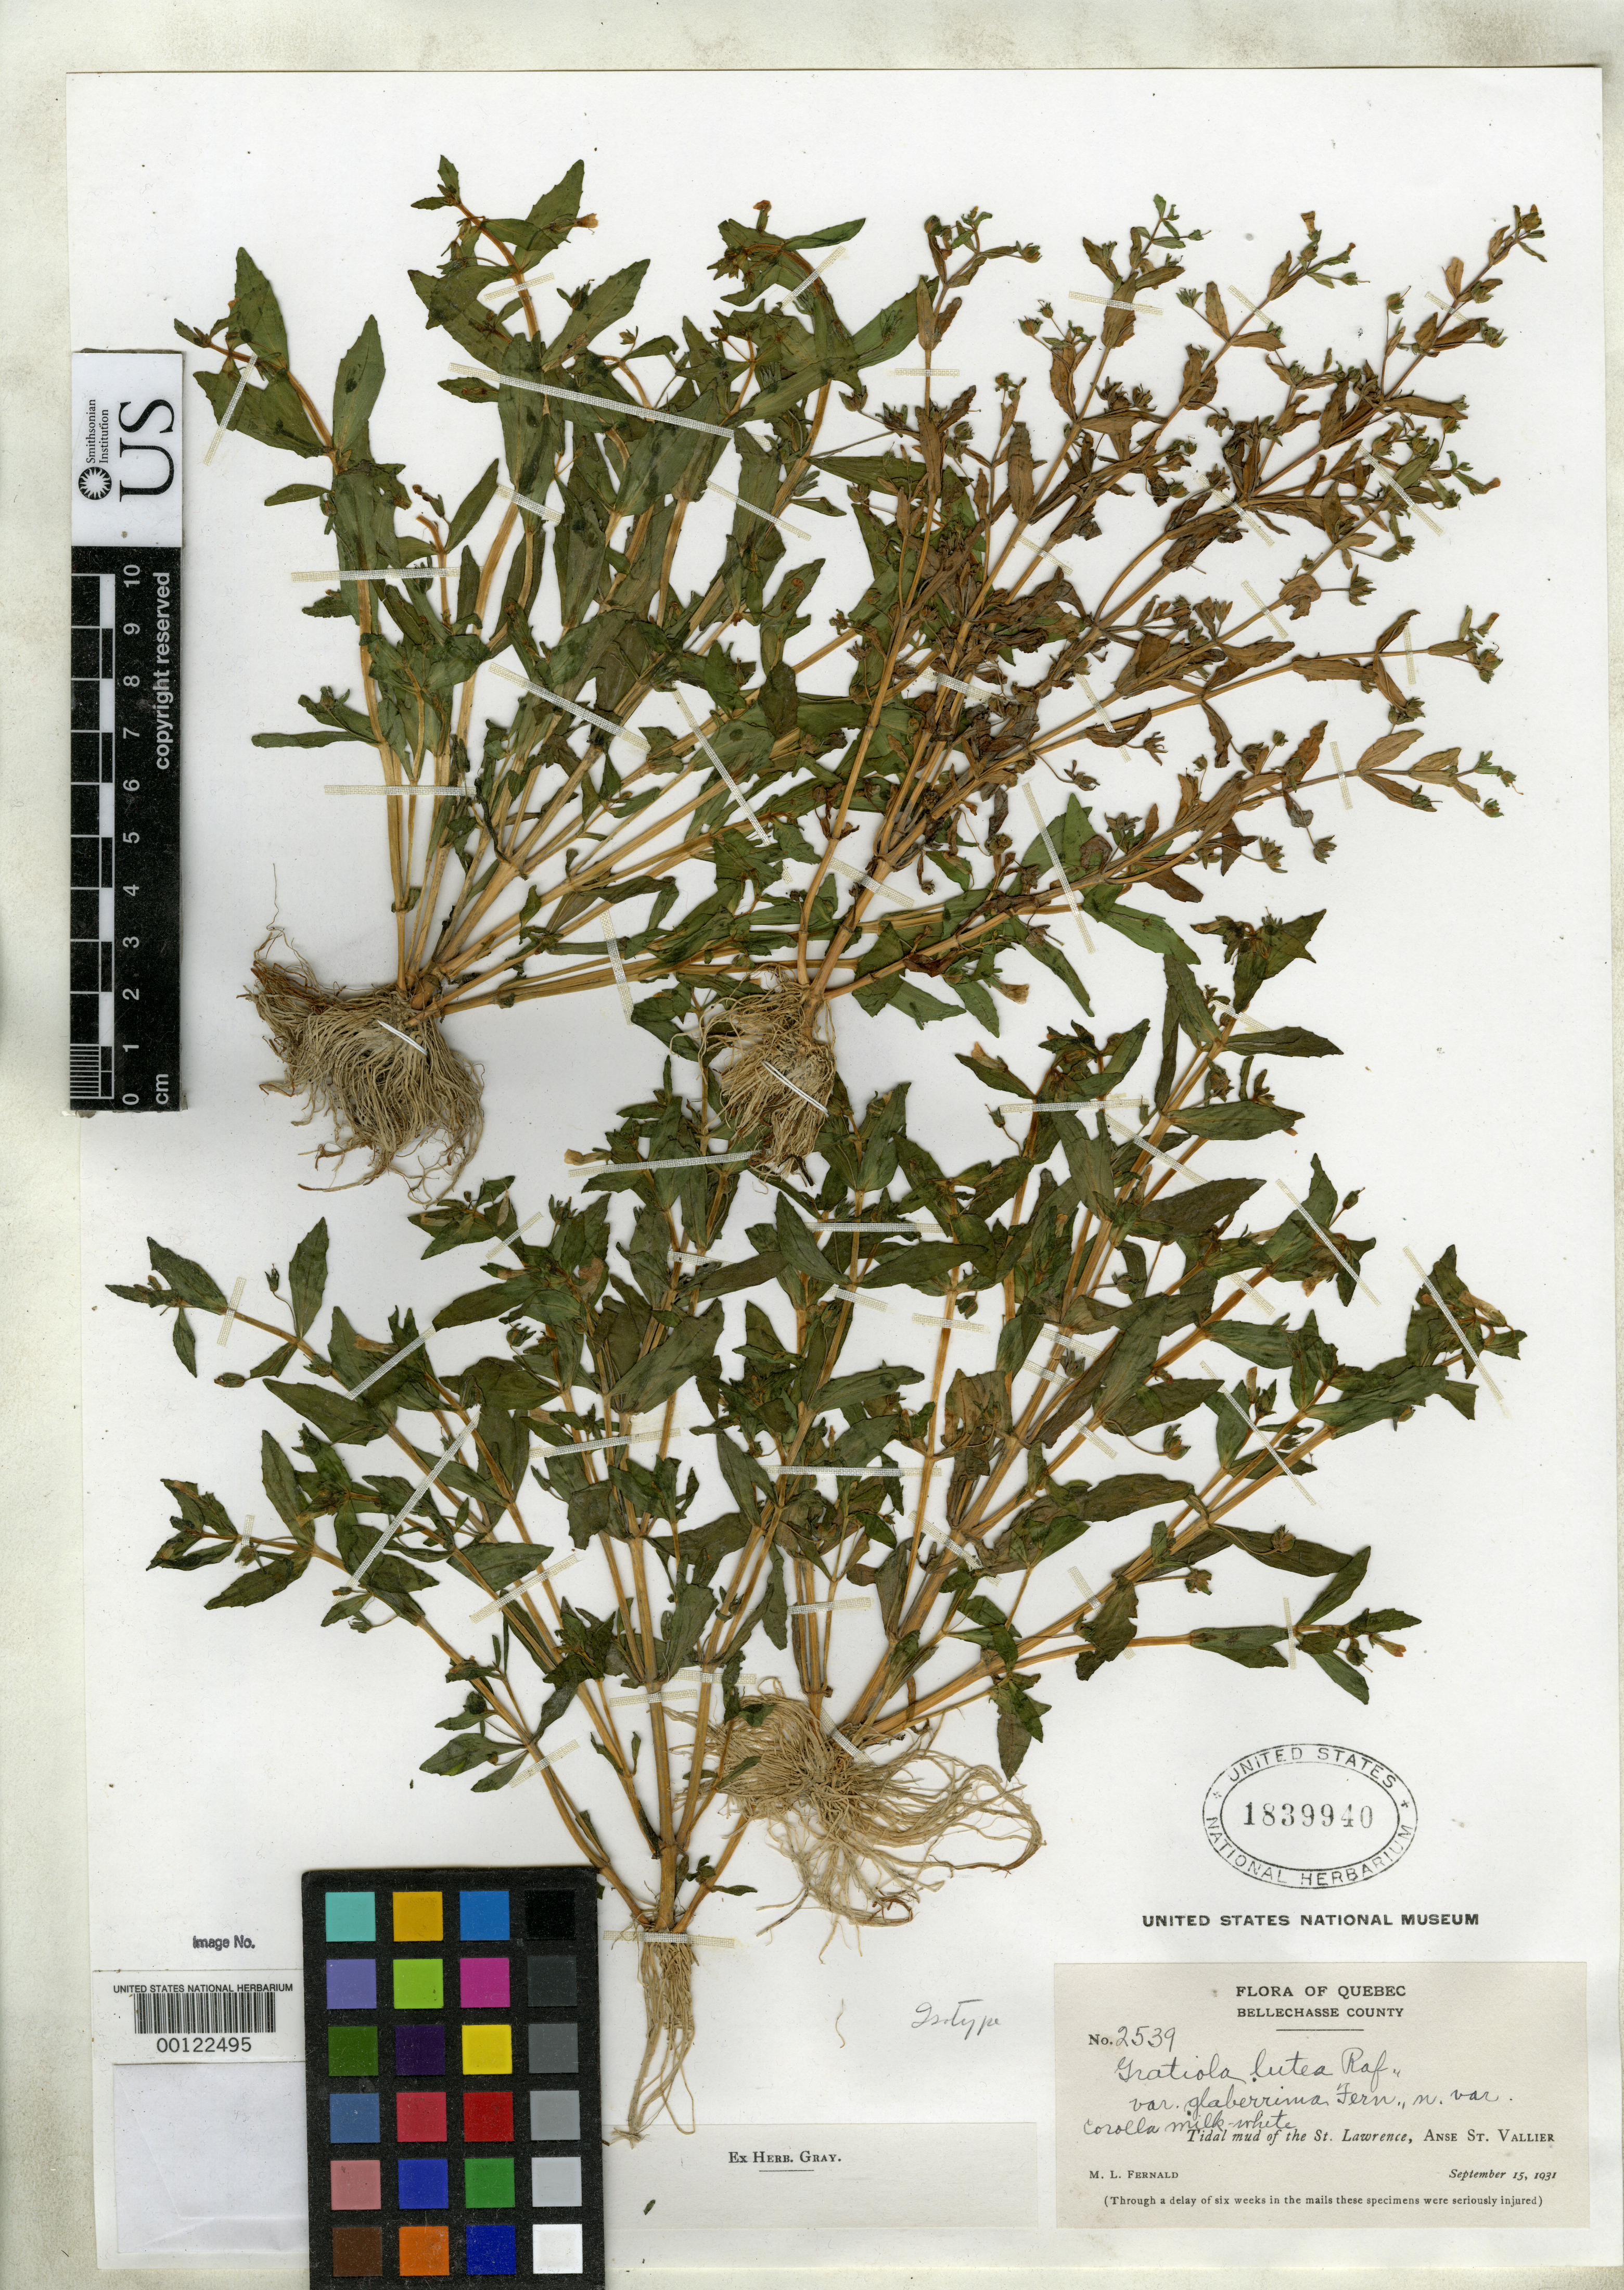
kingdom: Plantae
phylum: Tracheophyta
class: Magnoliopsida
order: Lamiales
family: Plantaginaceae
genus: Gratiola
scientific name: Gratiola lutea var. glaberrima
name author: Fernald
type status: Isotype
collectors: M. L. Fernald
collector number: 2539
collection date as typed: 15 Sep 1931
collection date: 1931-09-15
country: Canada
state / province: Quebec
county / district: Bellechasse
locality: Anse St. Vallier.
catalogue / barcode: US 1839940